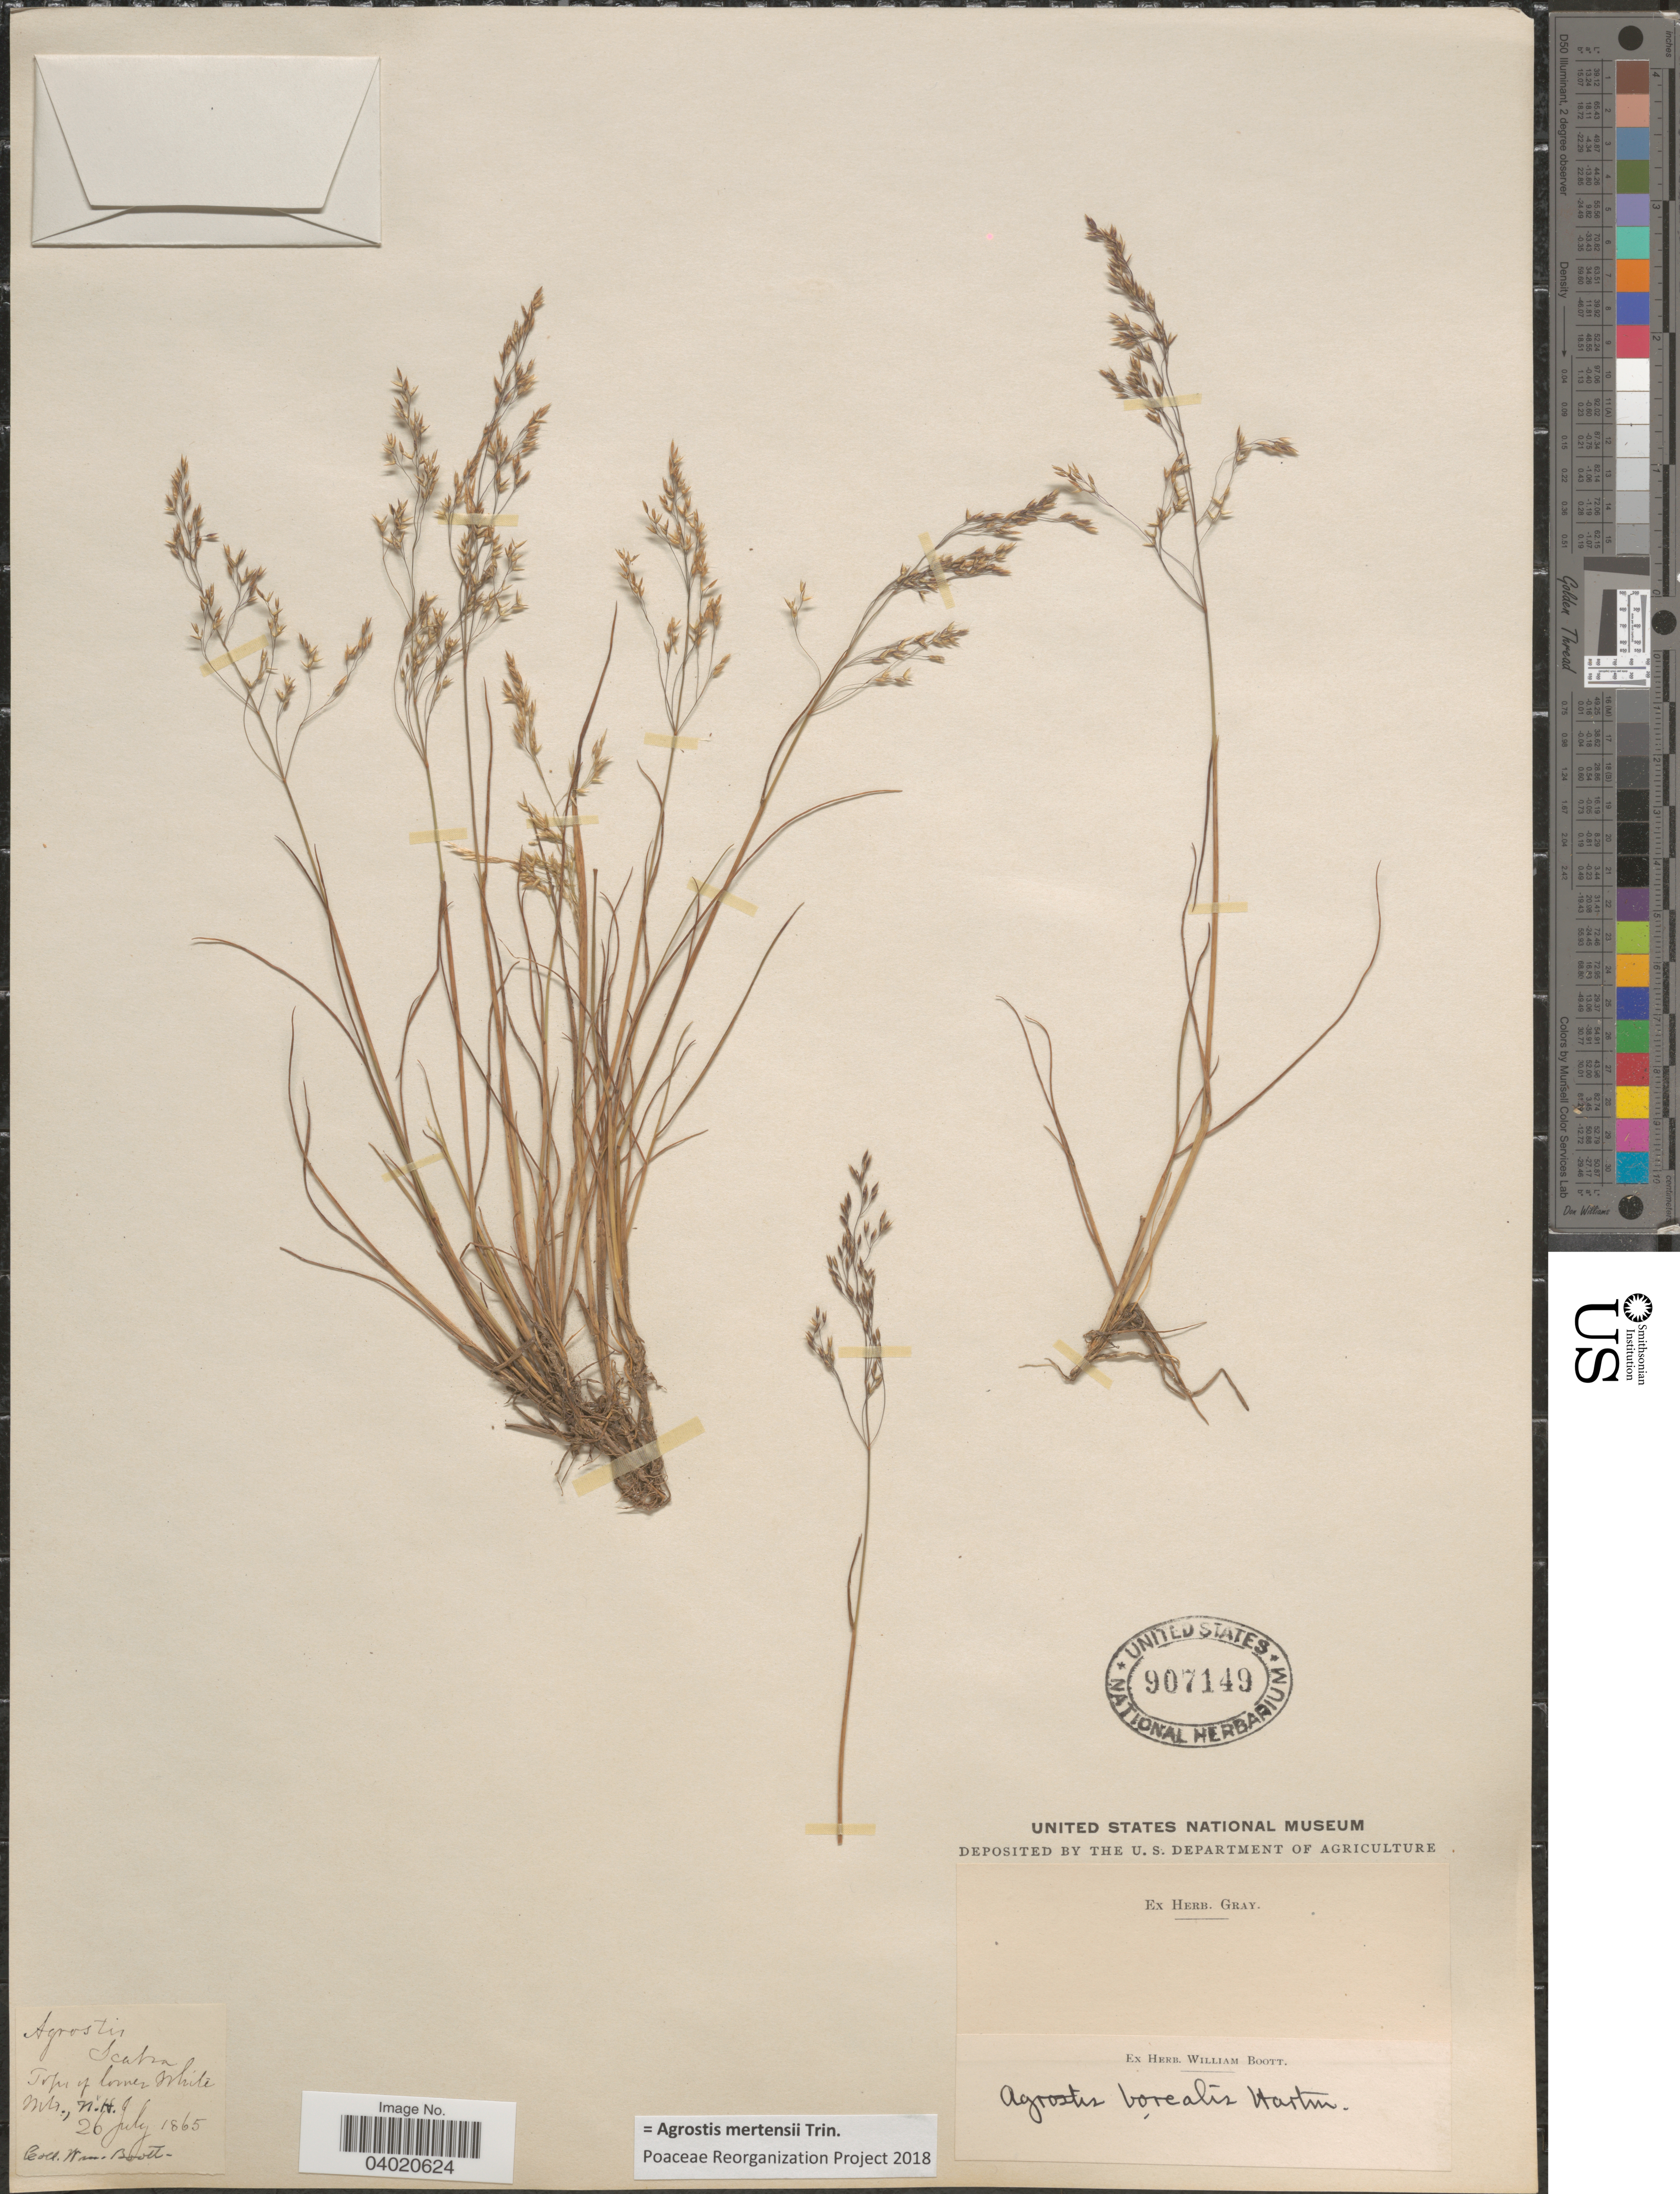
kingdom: Plantae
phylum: Tracheophyta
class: Liliopsida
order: Poales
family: Poaceae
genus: Agrostis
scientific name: Agrostis mertensii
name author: Trin.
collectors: W. Boott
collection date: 1865-07-26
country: United States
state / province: New Hampshire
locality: Tops of lower White Mts.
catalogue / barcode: US 907149